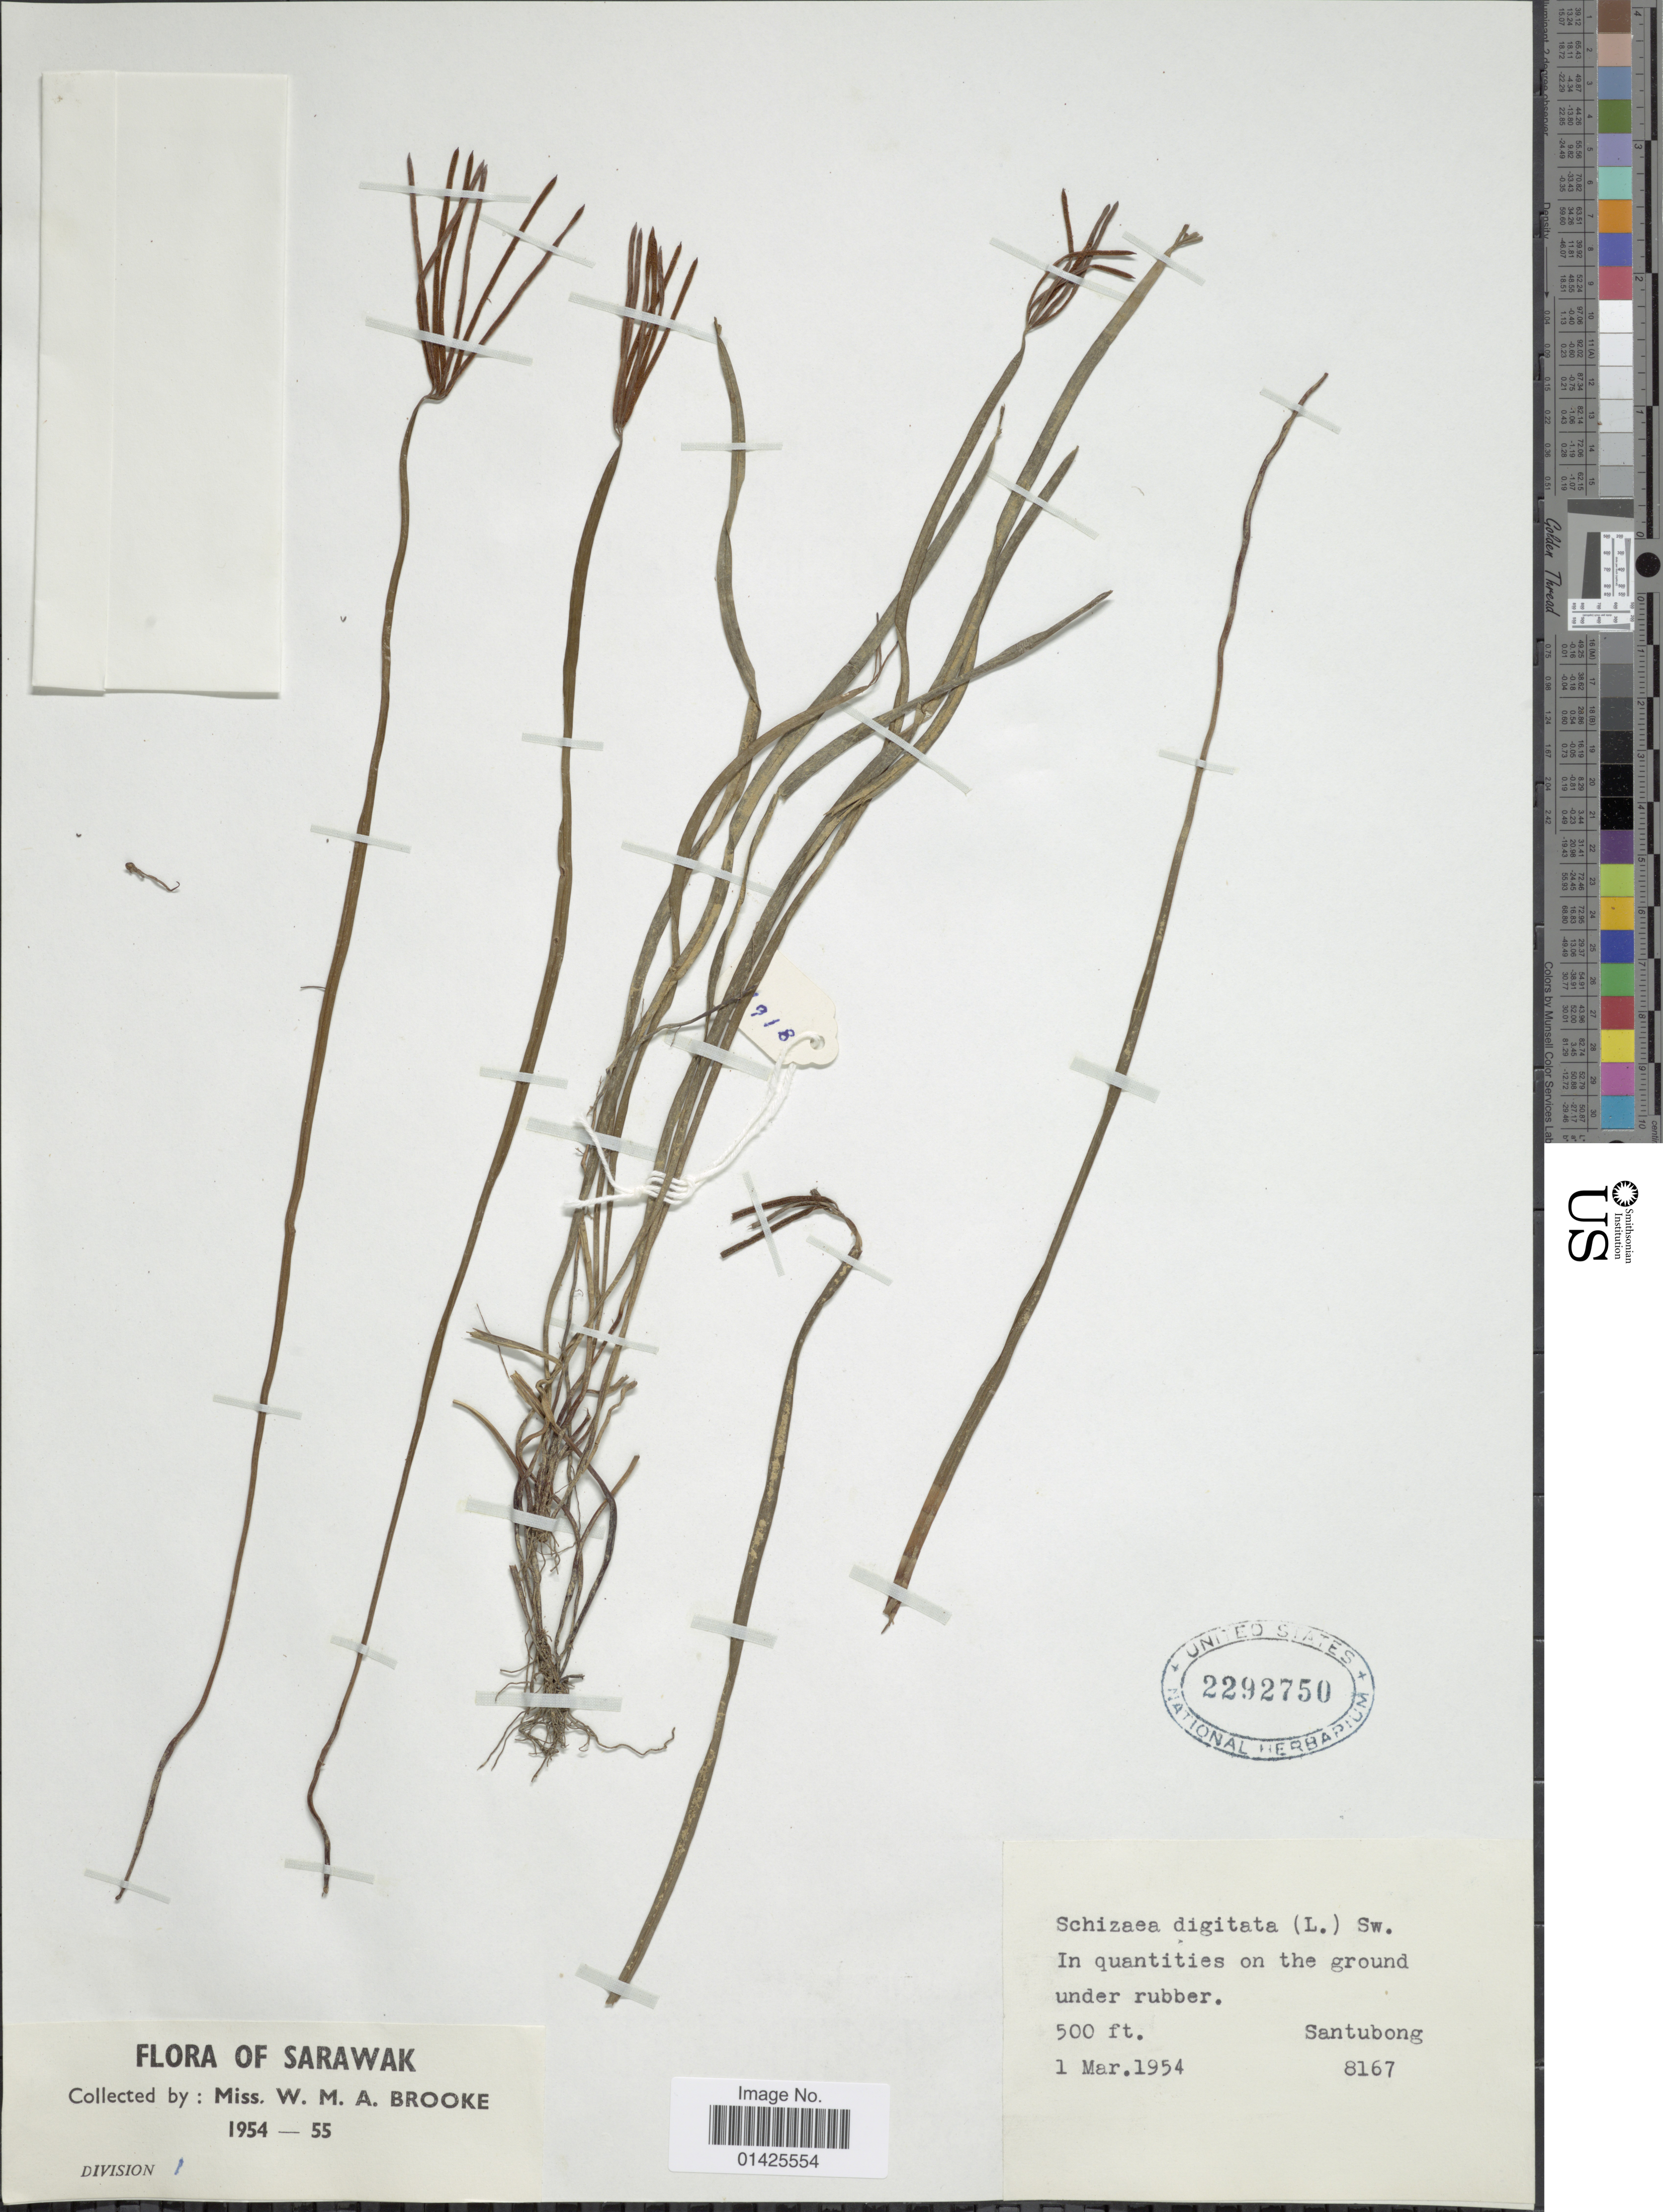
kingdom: Plantae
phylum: Tracheophyta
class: Polypodiopsida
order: Schizaeales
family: Schizaeaceae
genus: Actinostachys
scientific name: Actinostachys digitata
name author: (L.) Wall.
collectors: W. Brooke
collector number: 8167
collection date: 1954-03-01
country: Malaysia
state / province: Sarawak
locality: In quantities on the ground under rubber, Santubong.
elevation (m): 152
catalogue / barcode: US 2292750